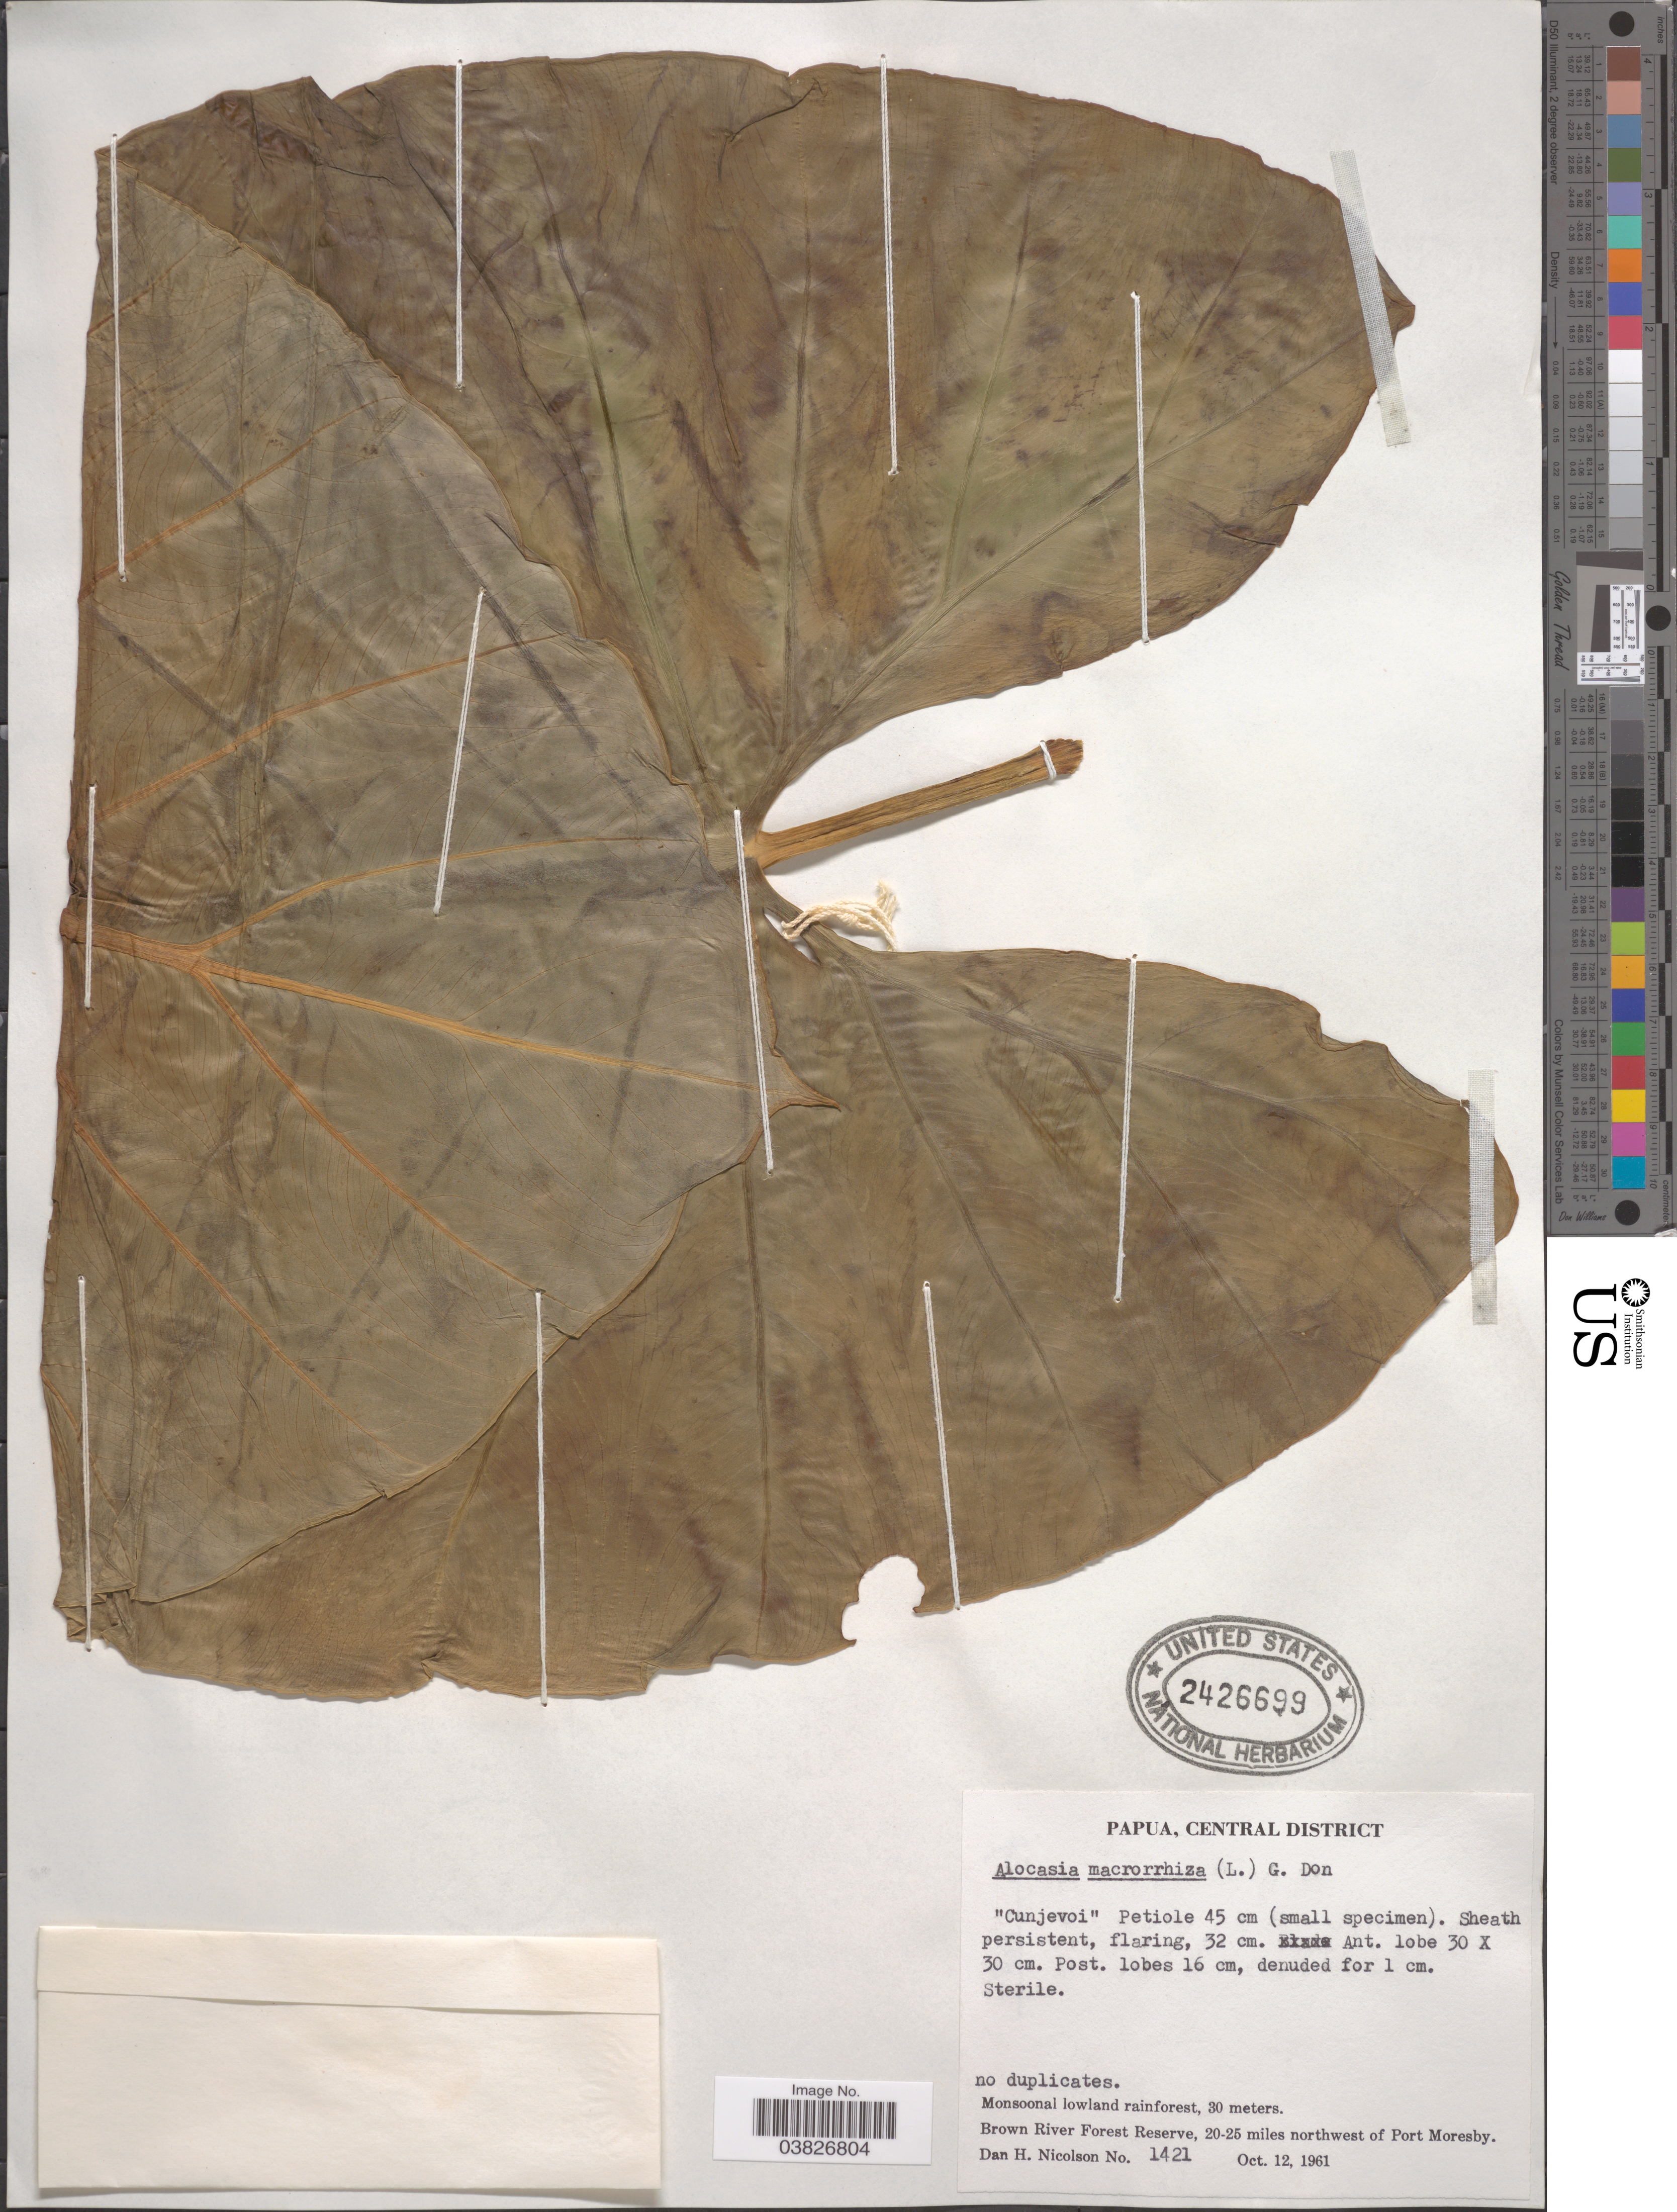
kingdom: Plantae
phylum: Tracheophyta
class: Liliopsida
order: Alismatales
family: Araceae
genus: Alocasia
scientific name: Alocasia macrorrhiza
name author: (L.) Schott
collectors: D. H. Nicolson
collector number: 1421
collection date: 1961-10-12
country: Papua New Guinea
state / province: Central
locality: Papua, Central District. Monsoonal lowland rainforest. Brown River Forest Reserve, 20-25 miles northwest of Port Moresby.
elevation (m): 30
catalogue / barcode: US 2426699